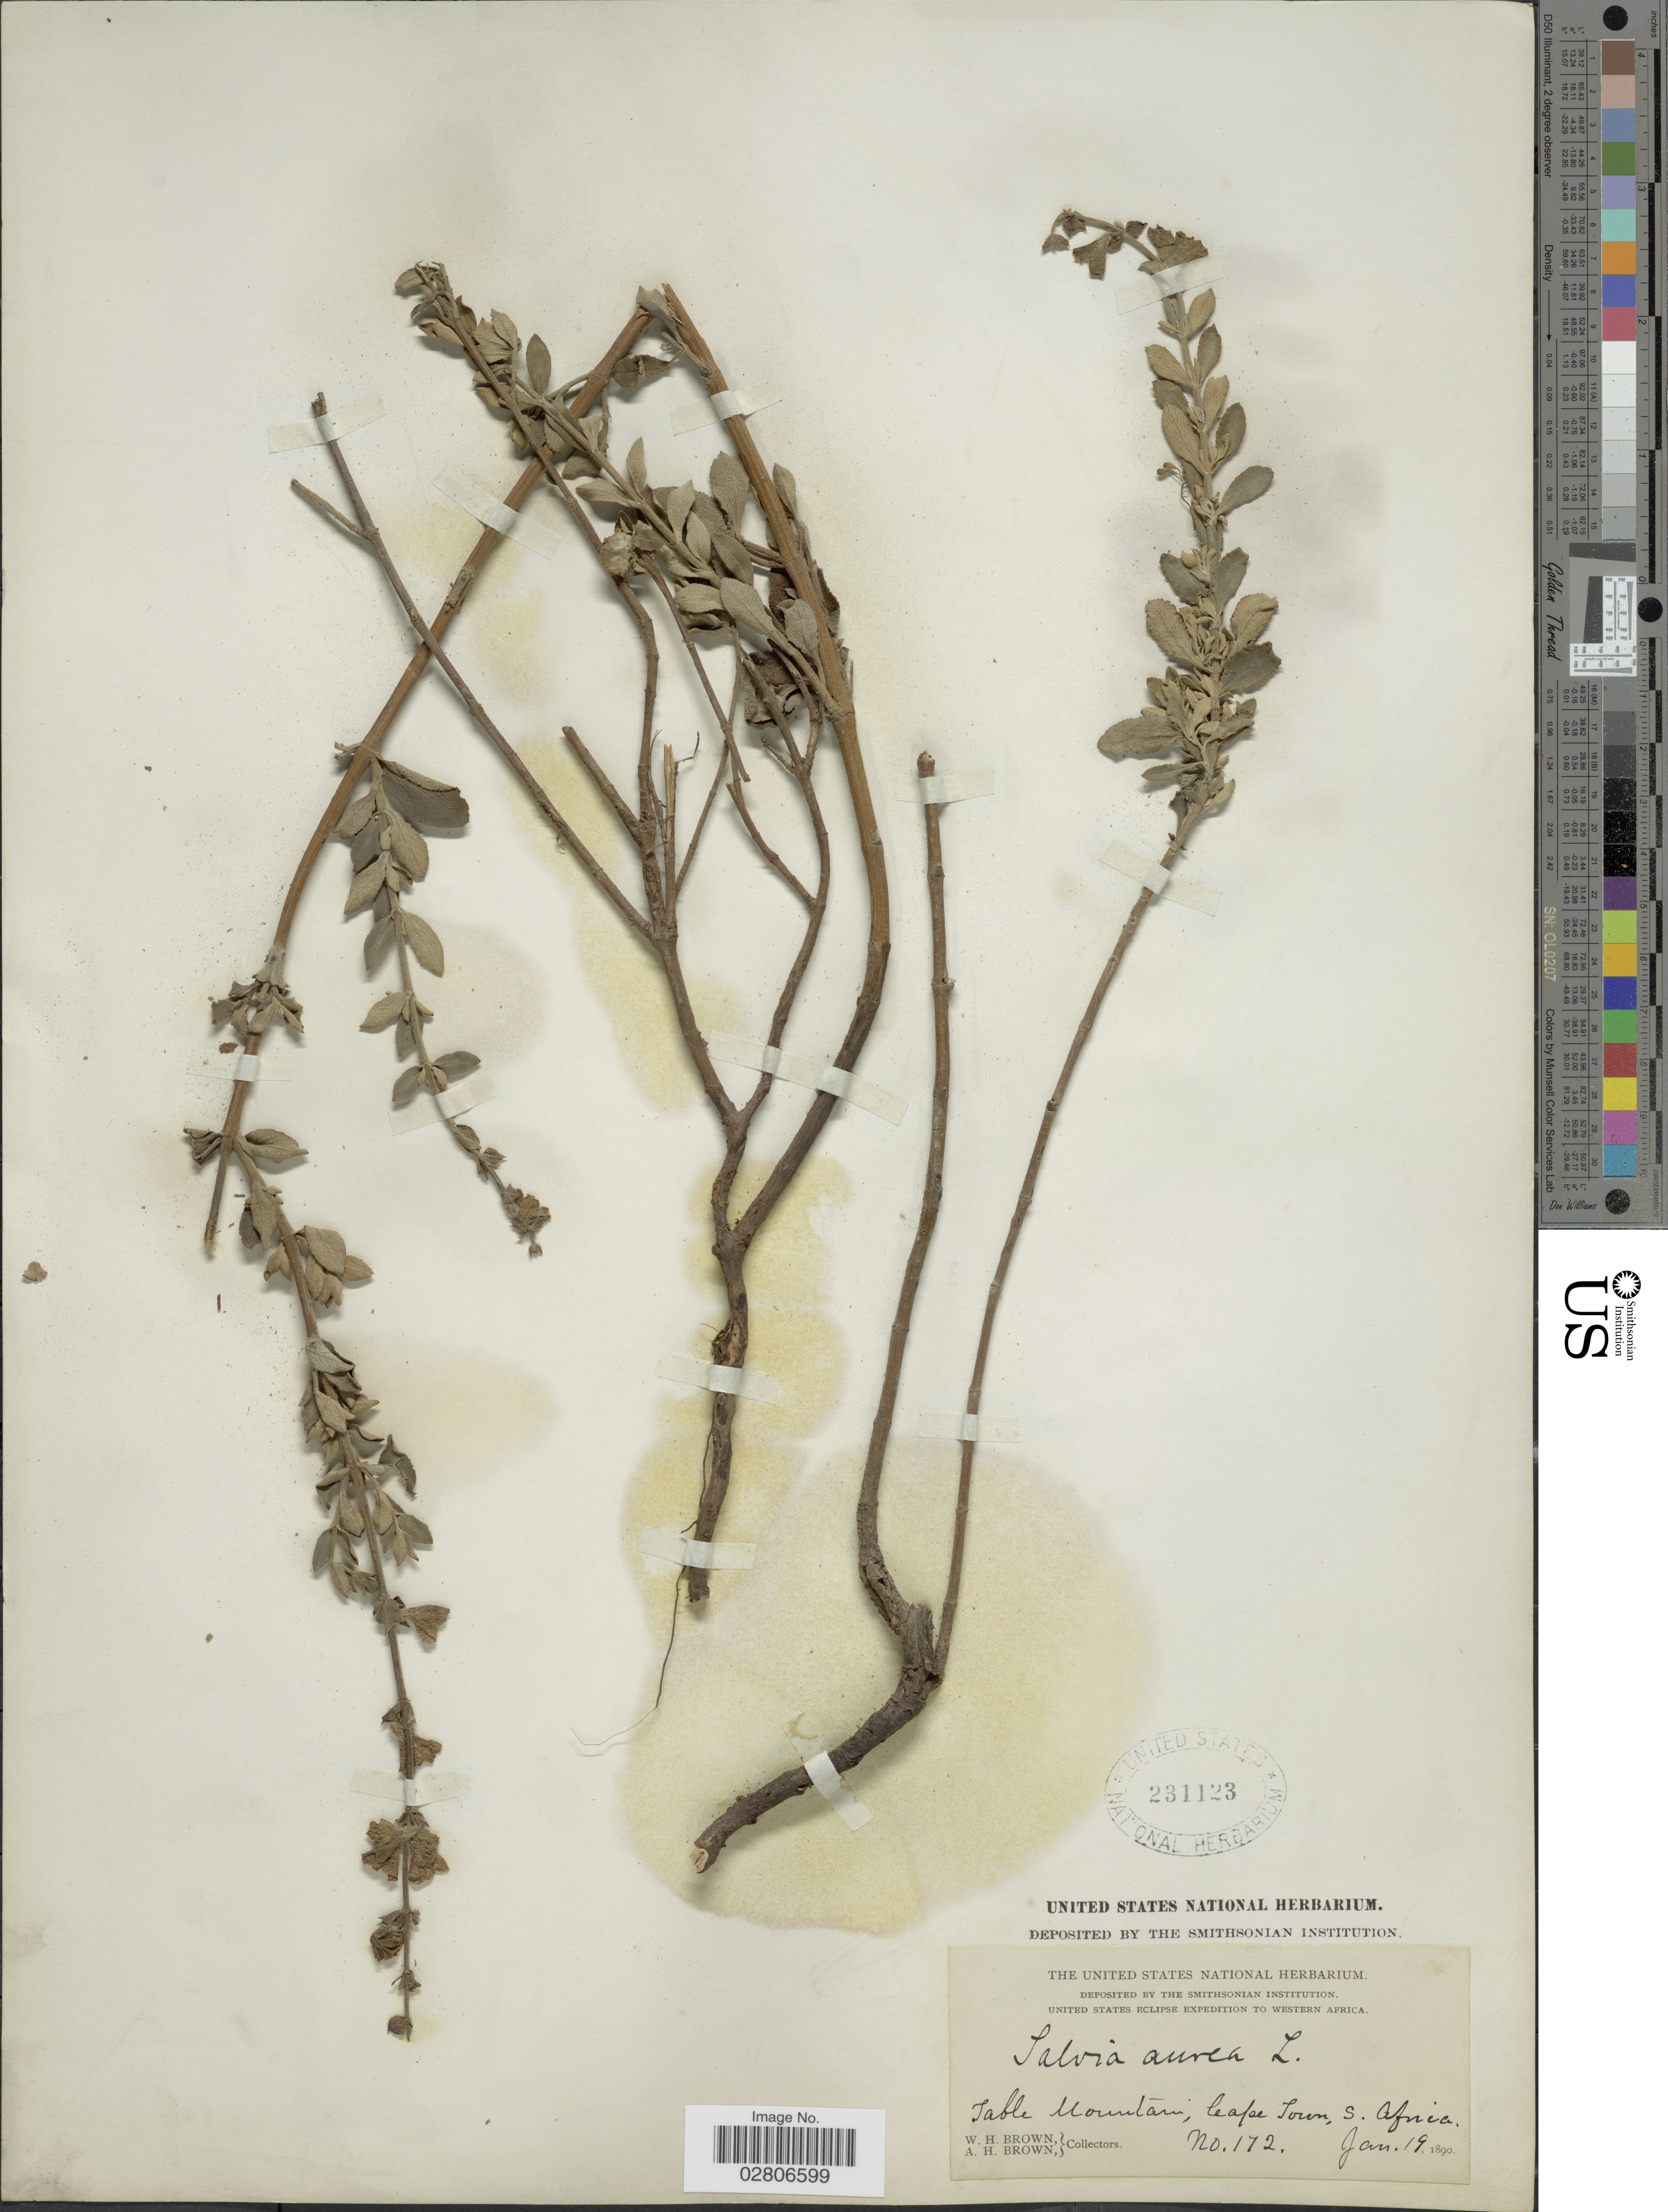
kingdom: Plantae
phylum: Tracheophyta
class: Magnoliopsida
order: Lamiales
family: Lamiaceae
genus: Salvia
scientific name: Salvia aurea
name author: L.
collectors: W. H. Brown & A. H. Brown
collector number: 172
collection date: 1890-01-19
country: South Africa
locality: Table Mountain, Cape Town, S. Africa.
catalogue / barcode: US 231123